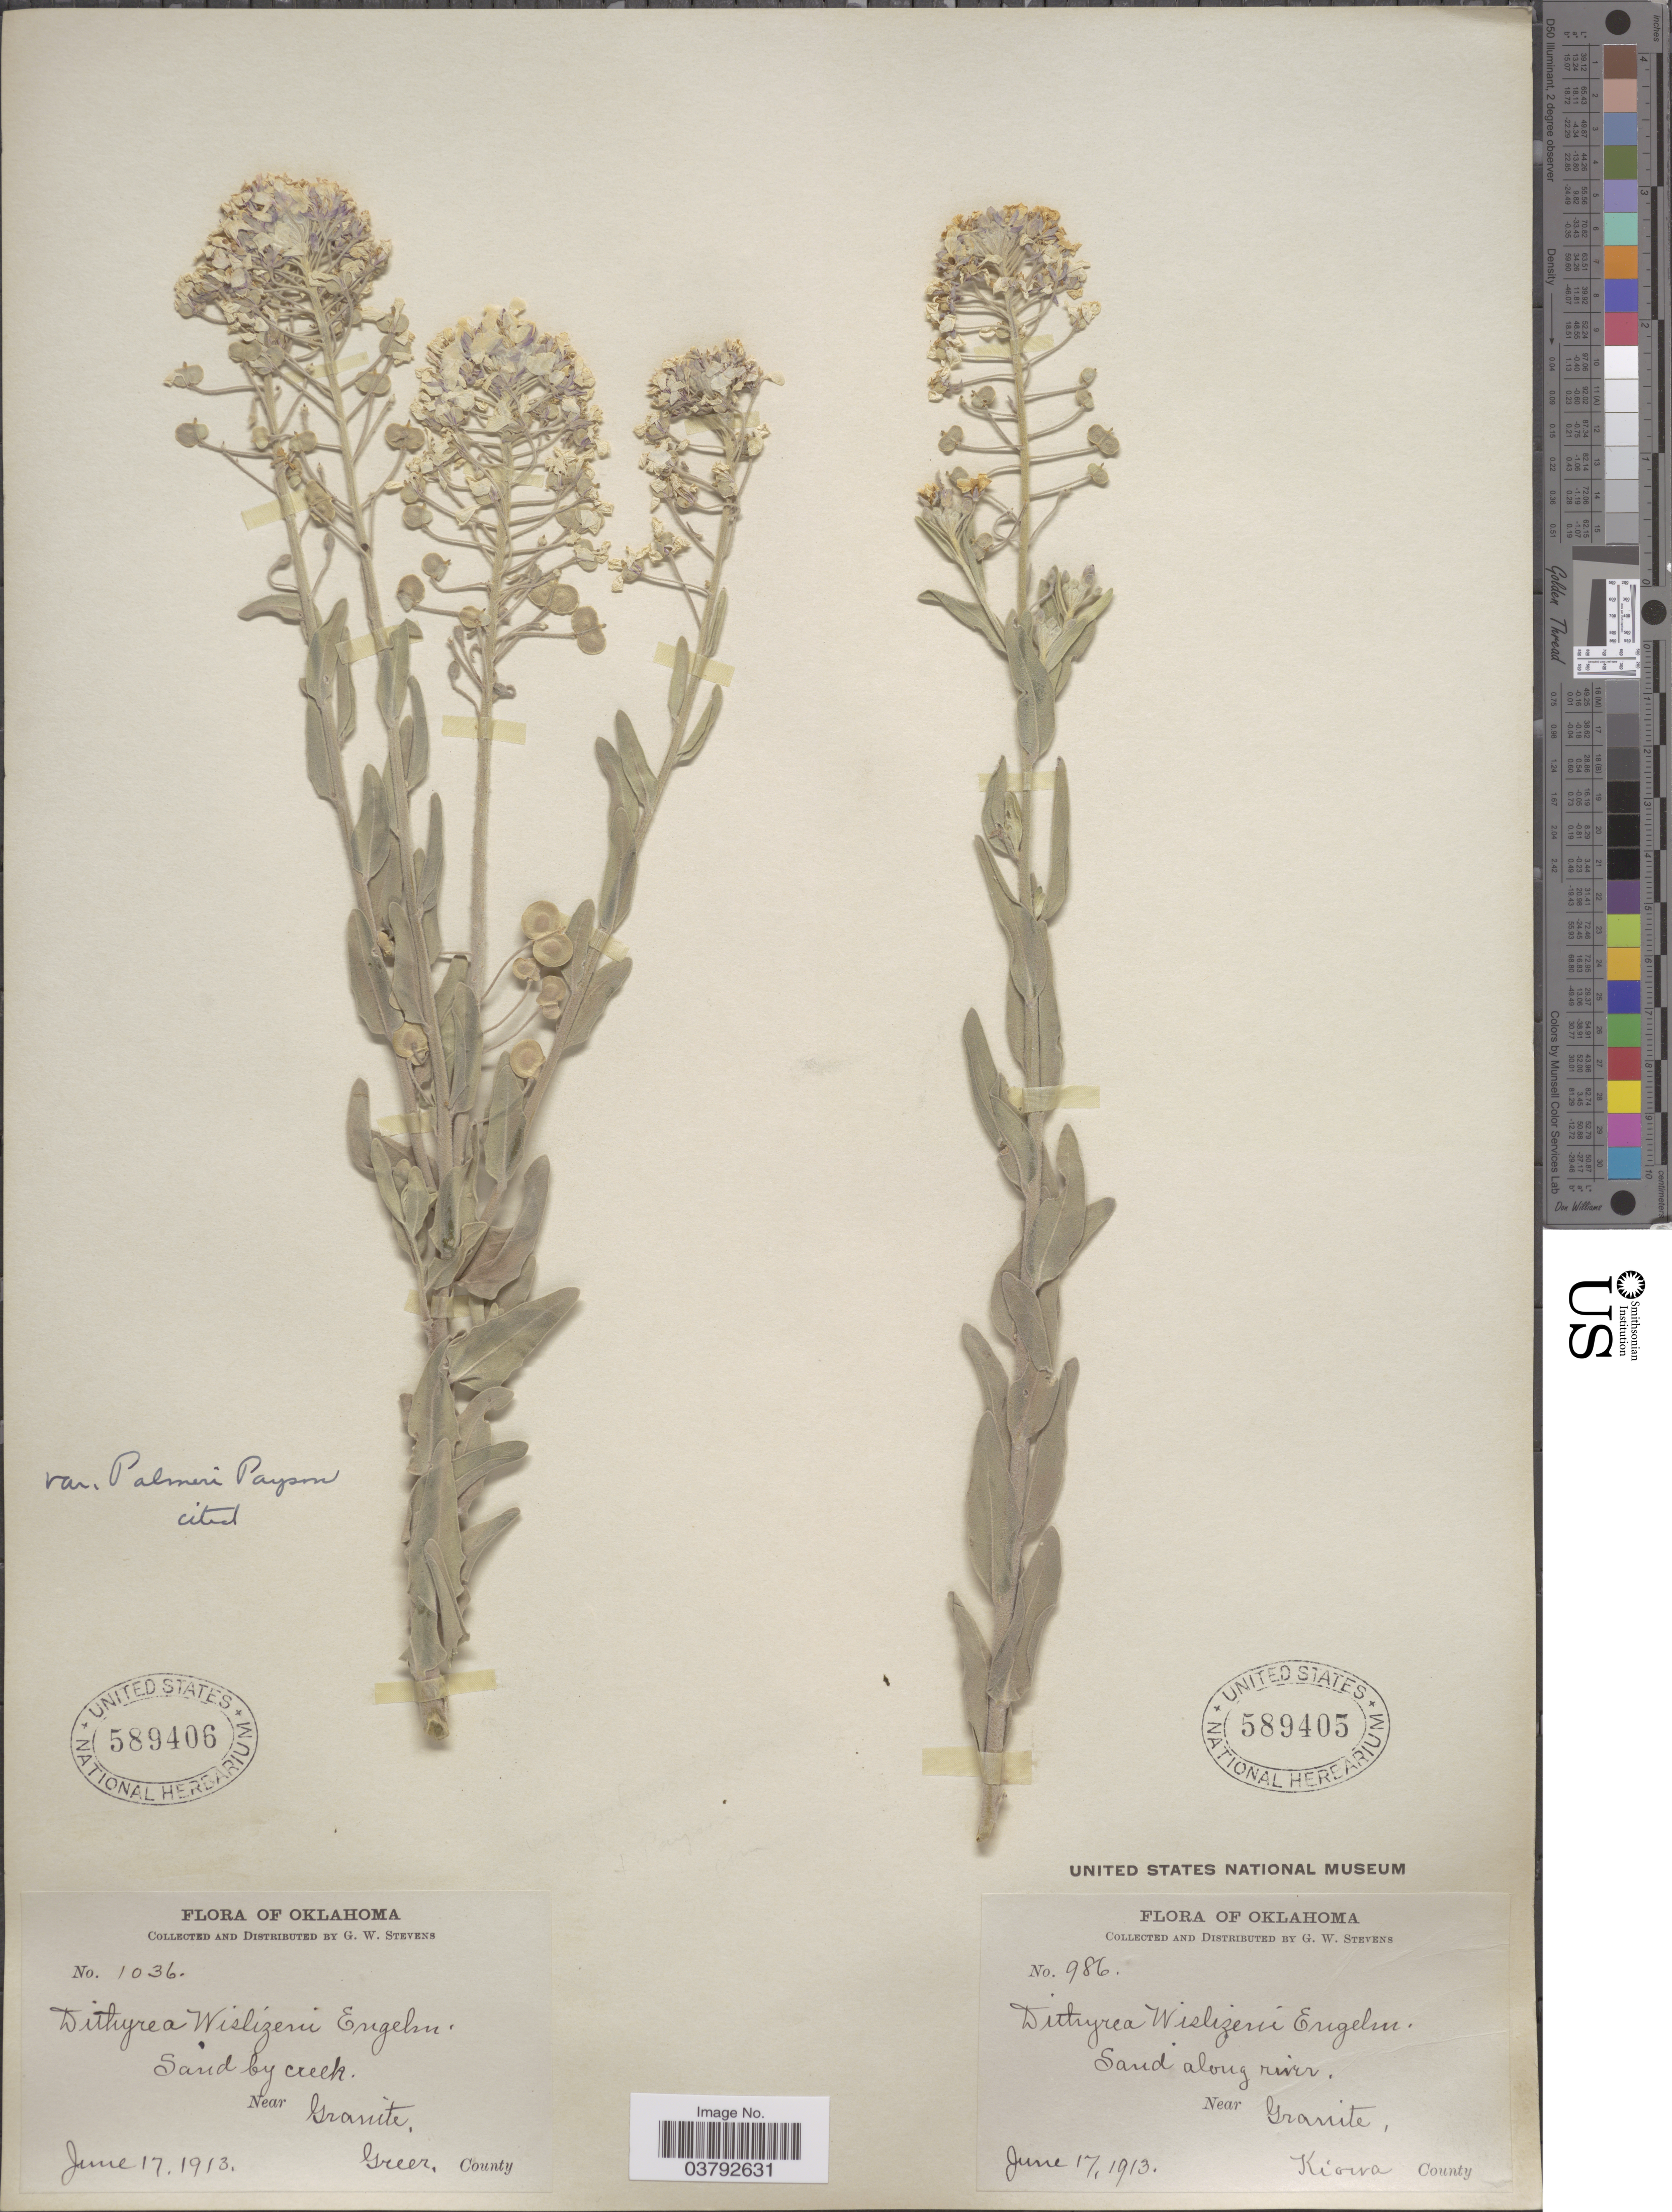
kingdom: Plantae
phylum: Tracheophyta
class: Magnoliopsida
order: Brassicales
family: Brassicaceae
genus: Dithyrea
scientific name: Dithyrea wislizeni var. palmeri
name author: Payson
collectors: G. W. Stevens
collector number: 986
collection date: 1913-06-17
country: United States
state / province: Oklahoma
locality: Near Granite, Kiowa County.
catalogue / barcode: US 589405-2